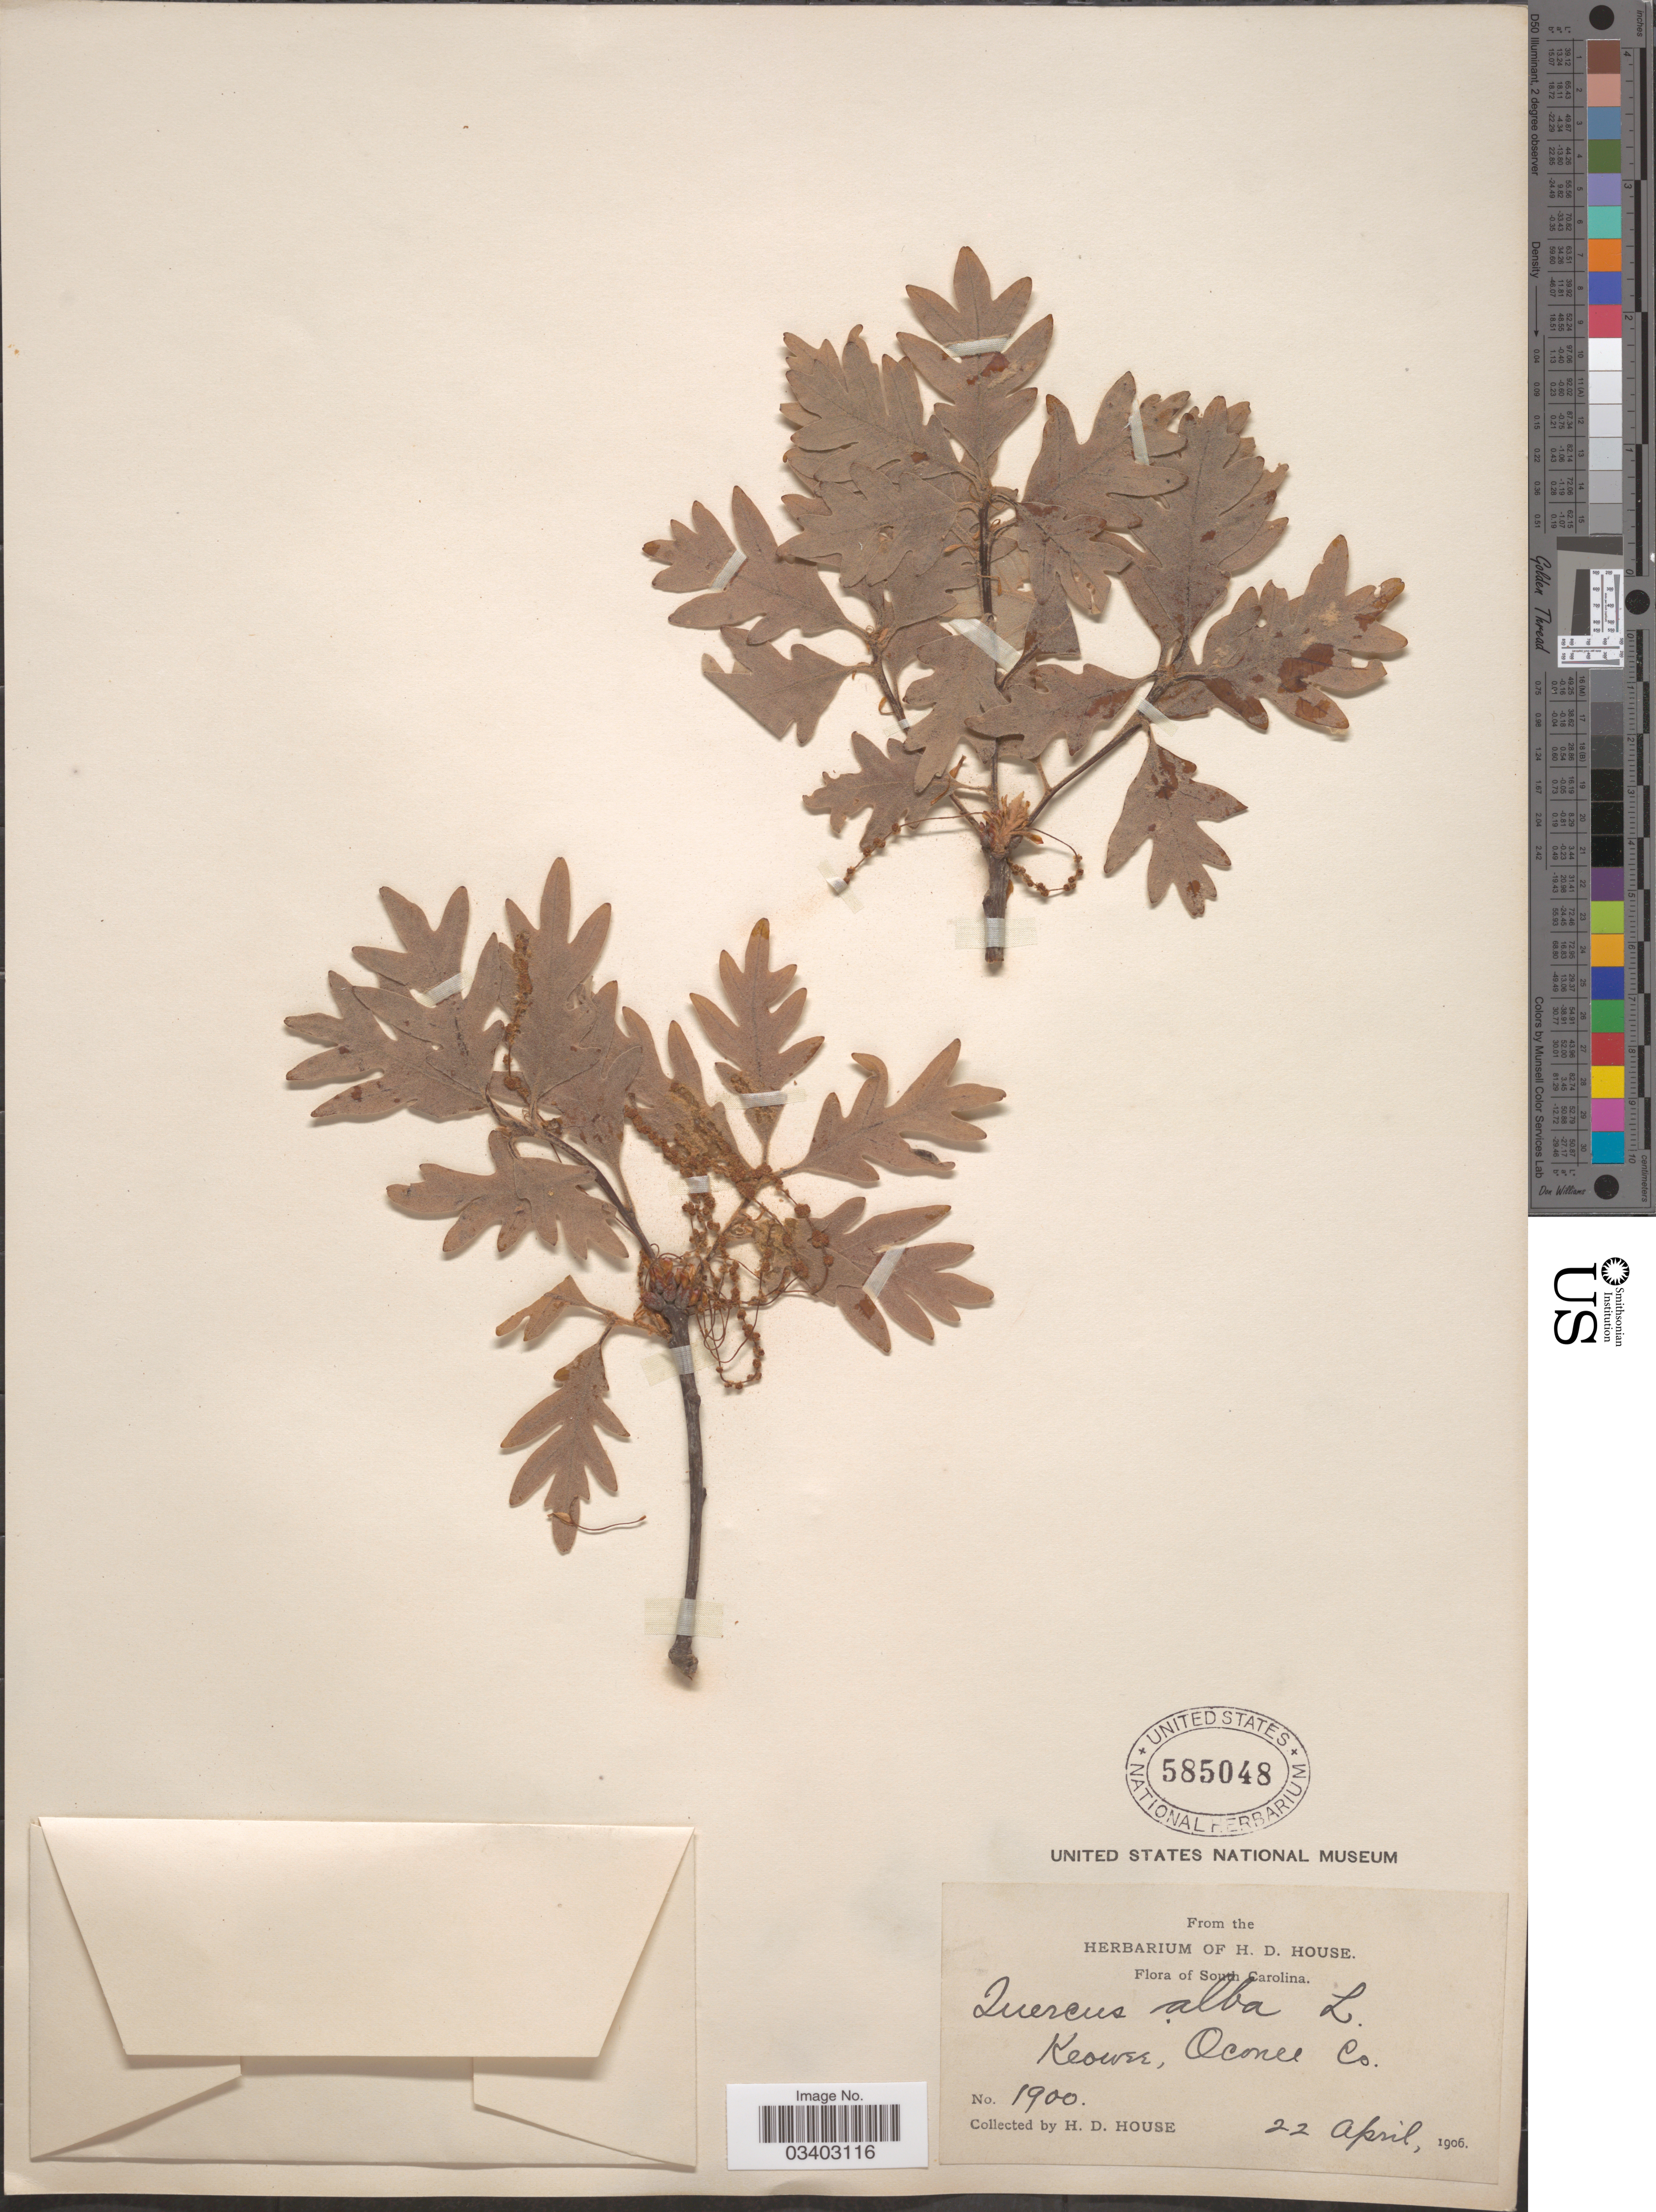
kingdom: Plantae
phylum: Tracheophyta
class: Magnoliopsida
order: Fagales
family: Fagaceae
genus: Quercus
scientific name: Quercus alba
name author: L.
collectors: H. D. House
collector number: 1900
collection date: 1906-04-22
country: United States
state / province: South Carolina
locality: Keowee, Oconee Co.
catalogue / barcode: US 585048